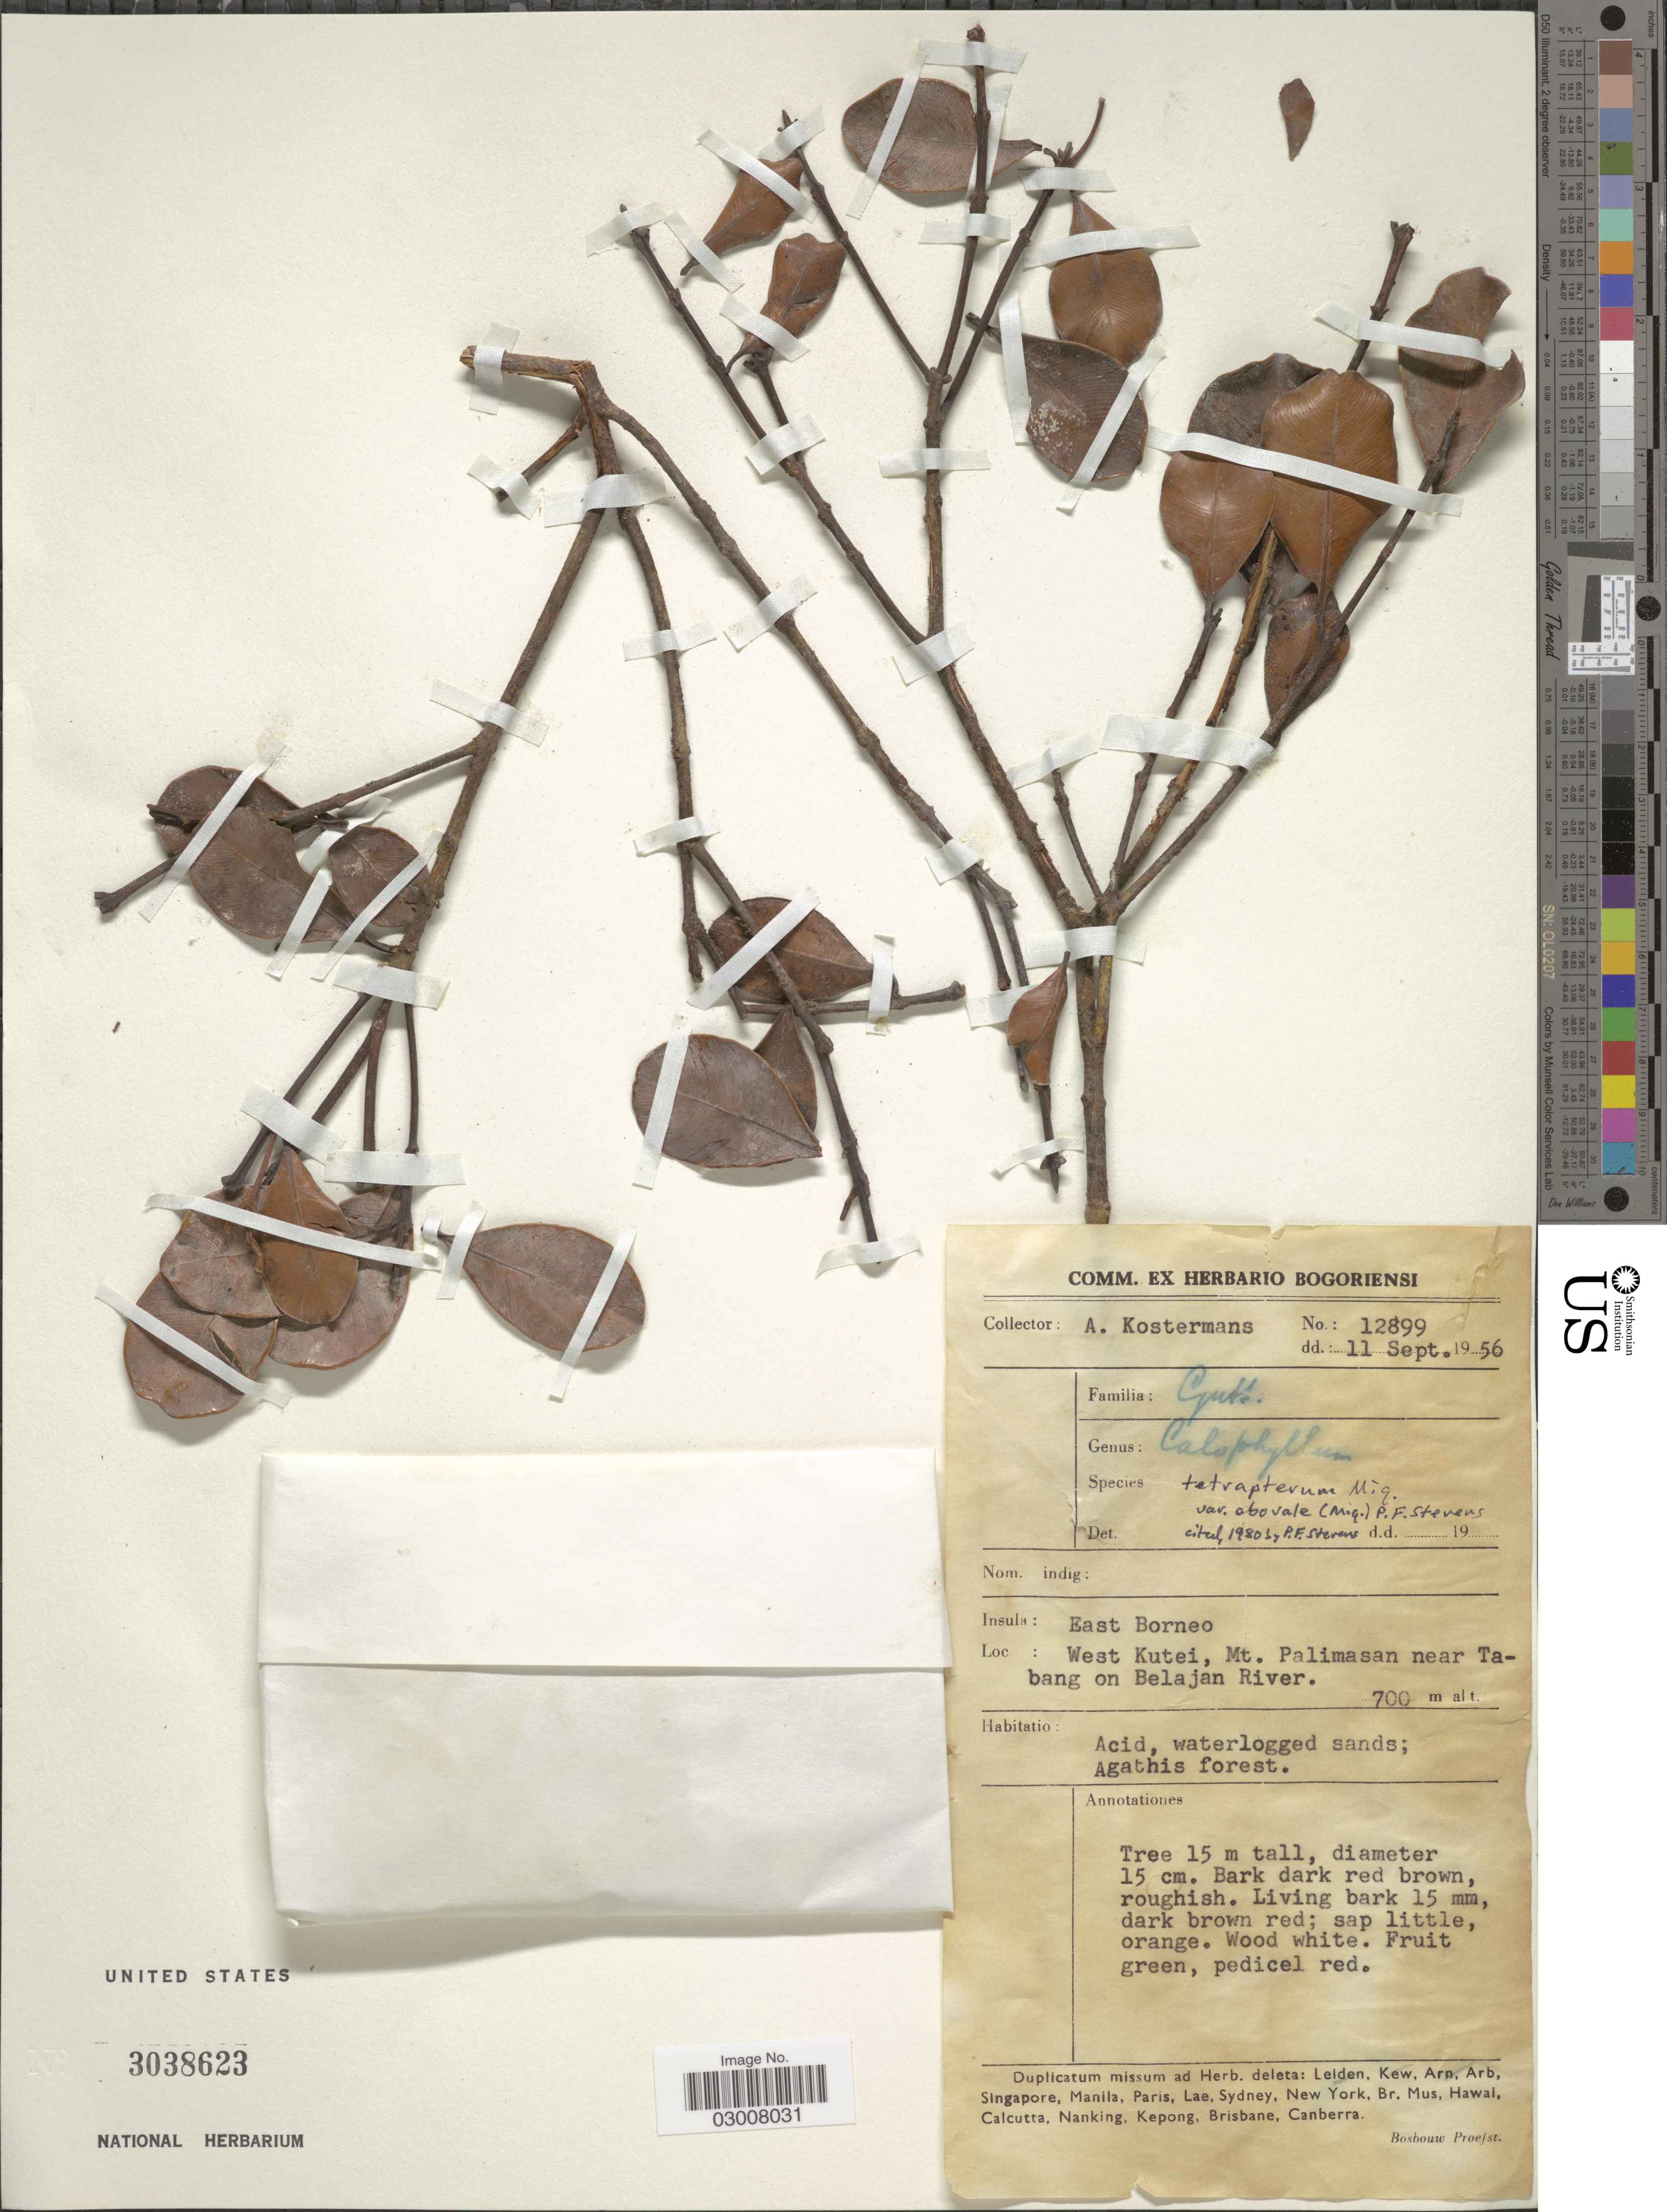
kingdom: Plantae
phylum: Tracheophyta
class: Magnoliopsida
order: Malpighiales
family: Calophyllaceae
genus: Calophyllum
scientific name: Calophyllum tetrapterum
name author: Miq.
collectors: A. J. G. Kostermans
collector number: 12899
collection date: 1956-09-11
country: Indonesia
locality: Insula: East Borneo. West Kutei, Mt. Palimasan, near Tabang on Belajan River.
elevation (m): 700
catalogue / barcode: US 3038623